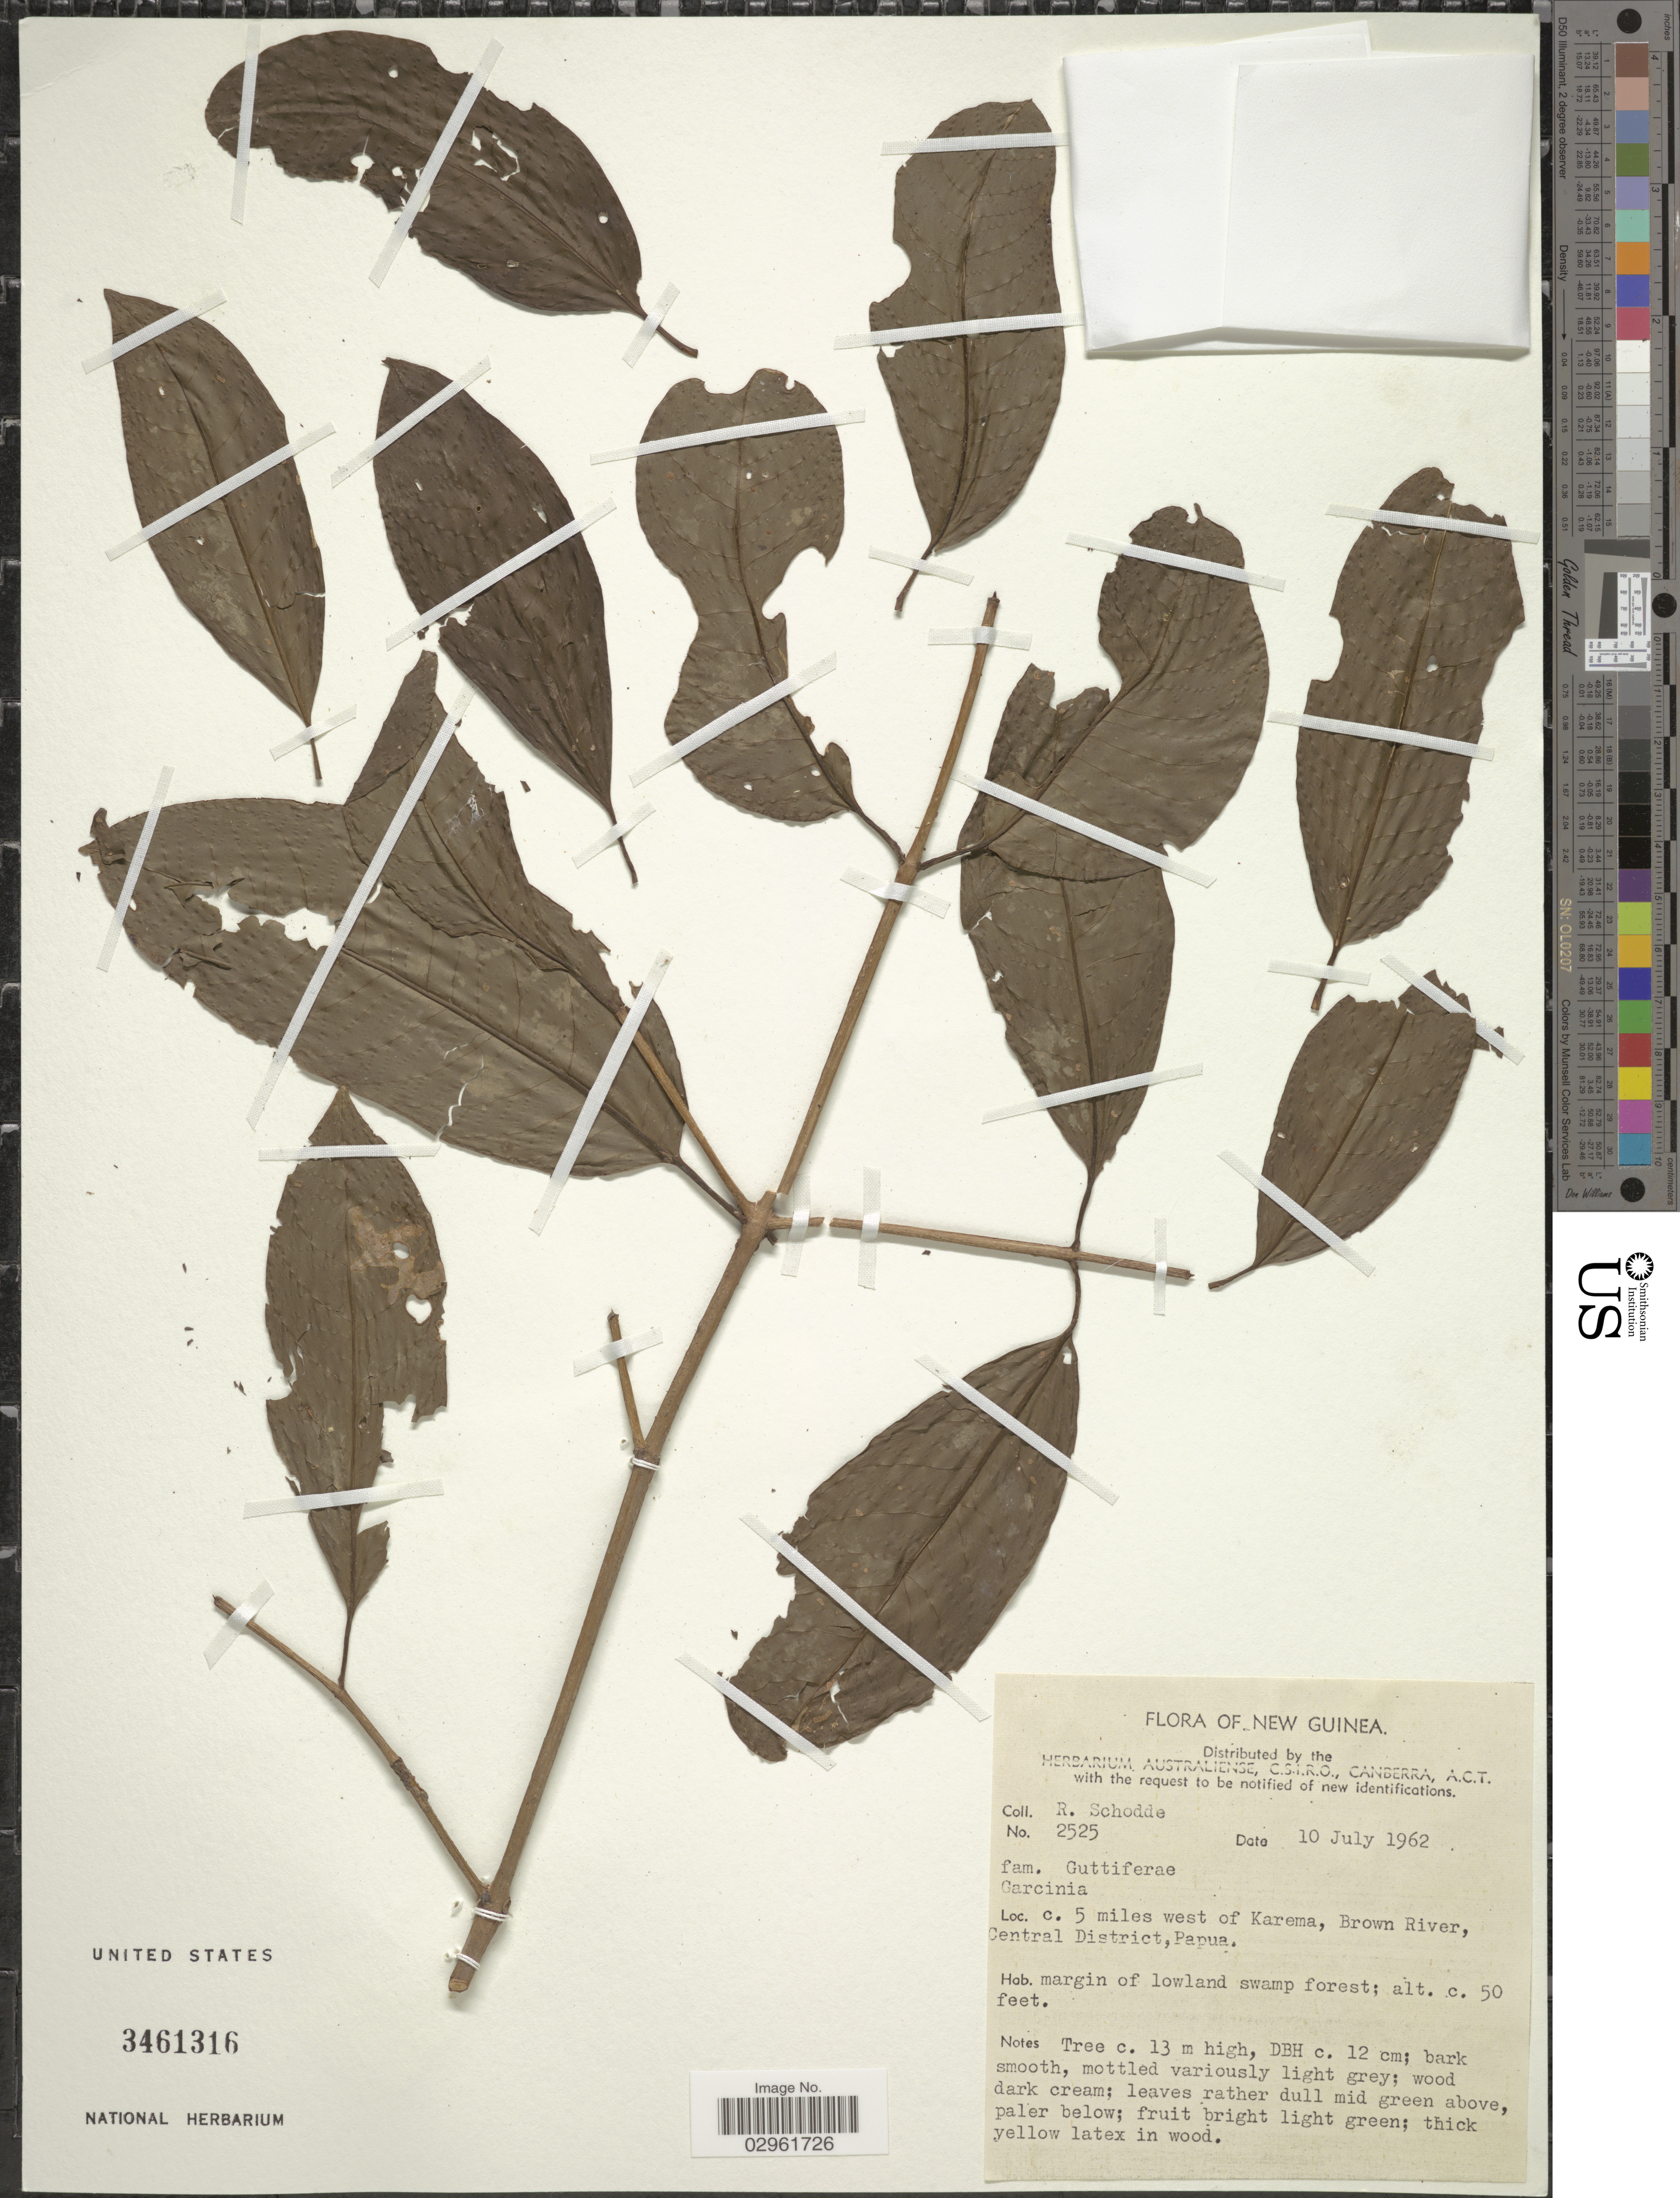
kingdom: Plantae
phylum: Tracheophyta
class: Magnoliopsida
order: Malpighiales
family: Clusiaceae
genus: Garcinia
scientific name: Garcinia sp.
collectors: R. Schodde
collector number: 2525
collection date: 1962-07-10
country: Papua New Guinea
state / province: Central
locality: New Guinea. C. 5 miles west of Karema, Brown River, Central District, Papua.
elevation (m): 15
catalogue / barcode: US 3461316